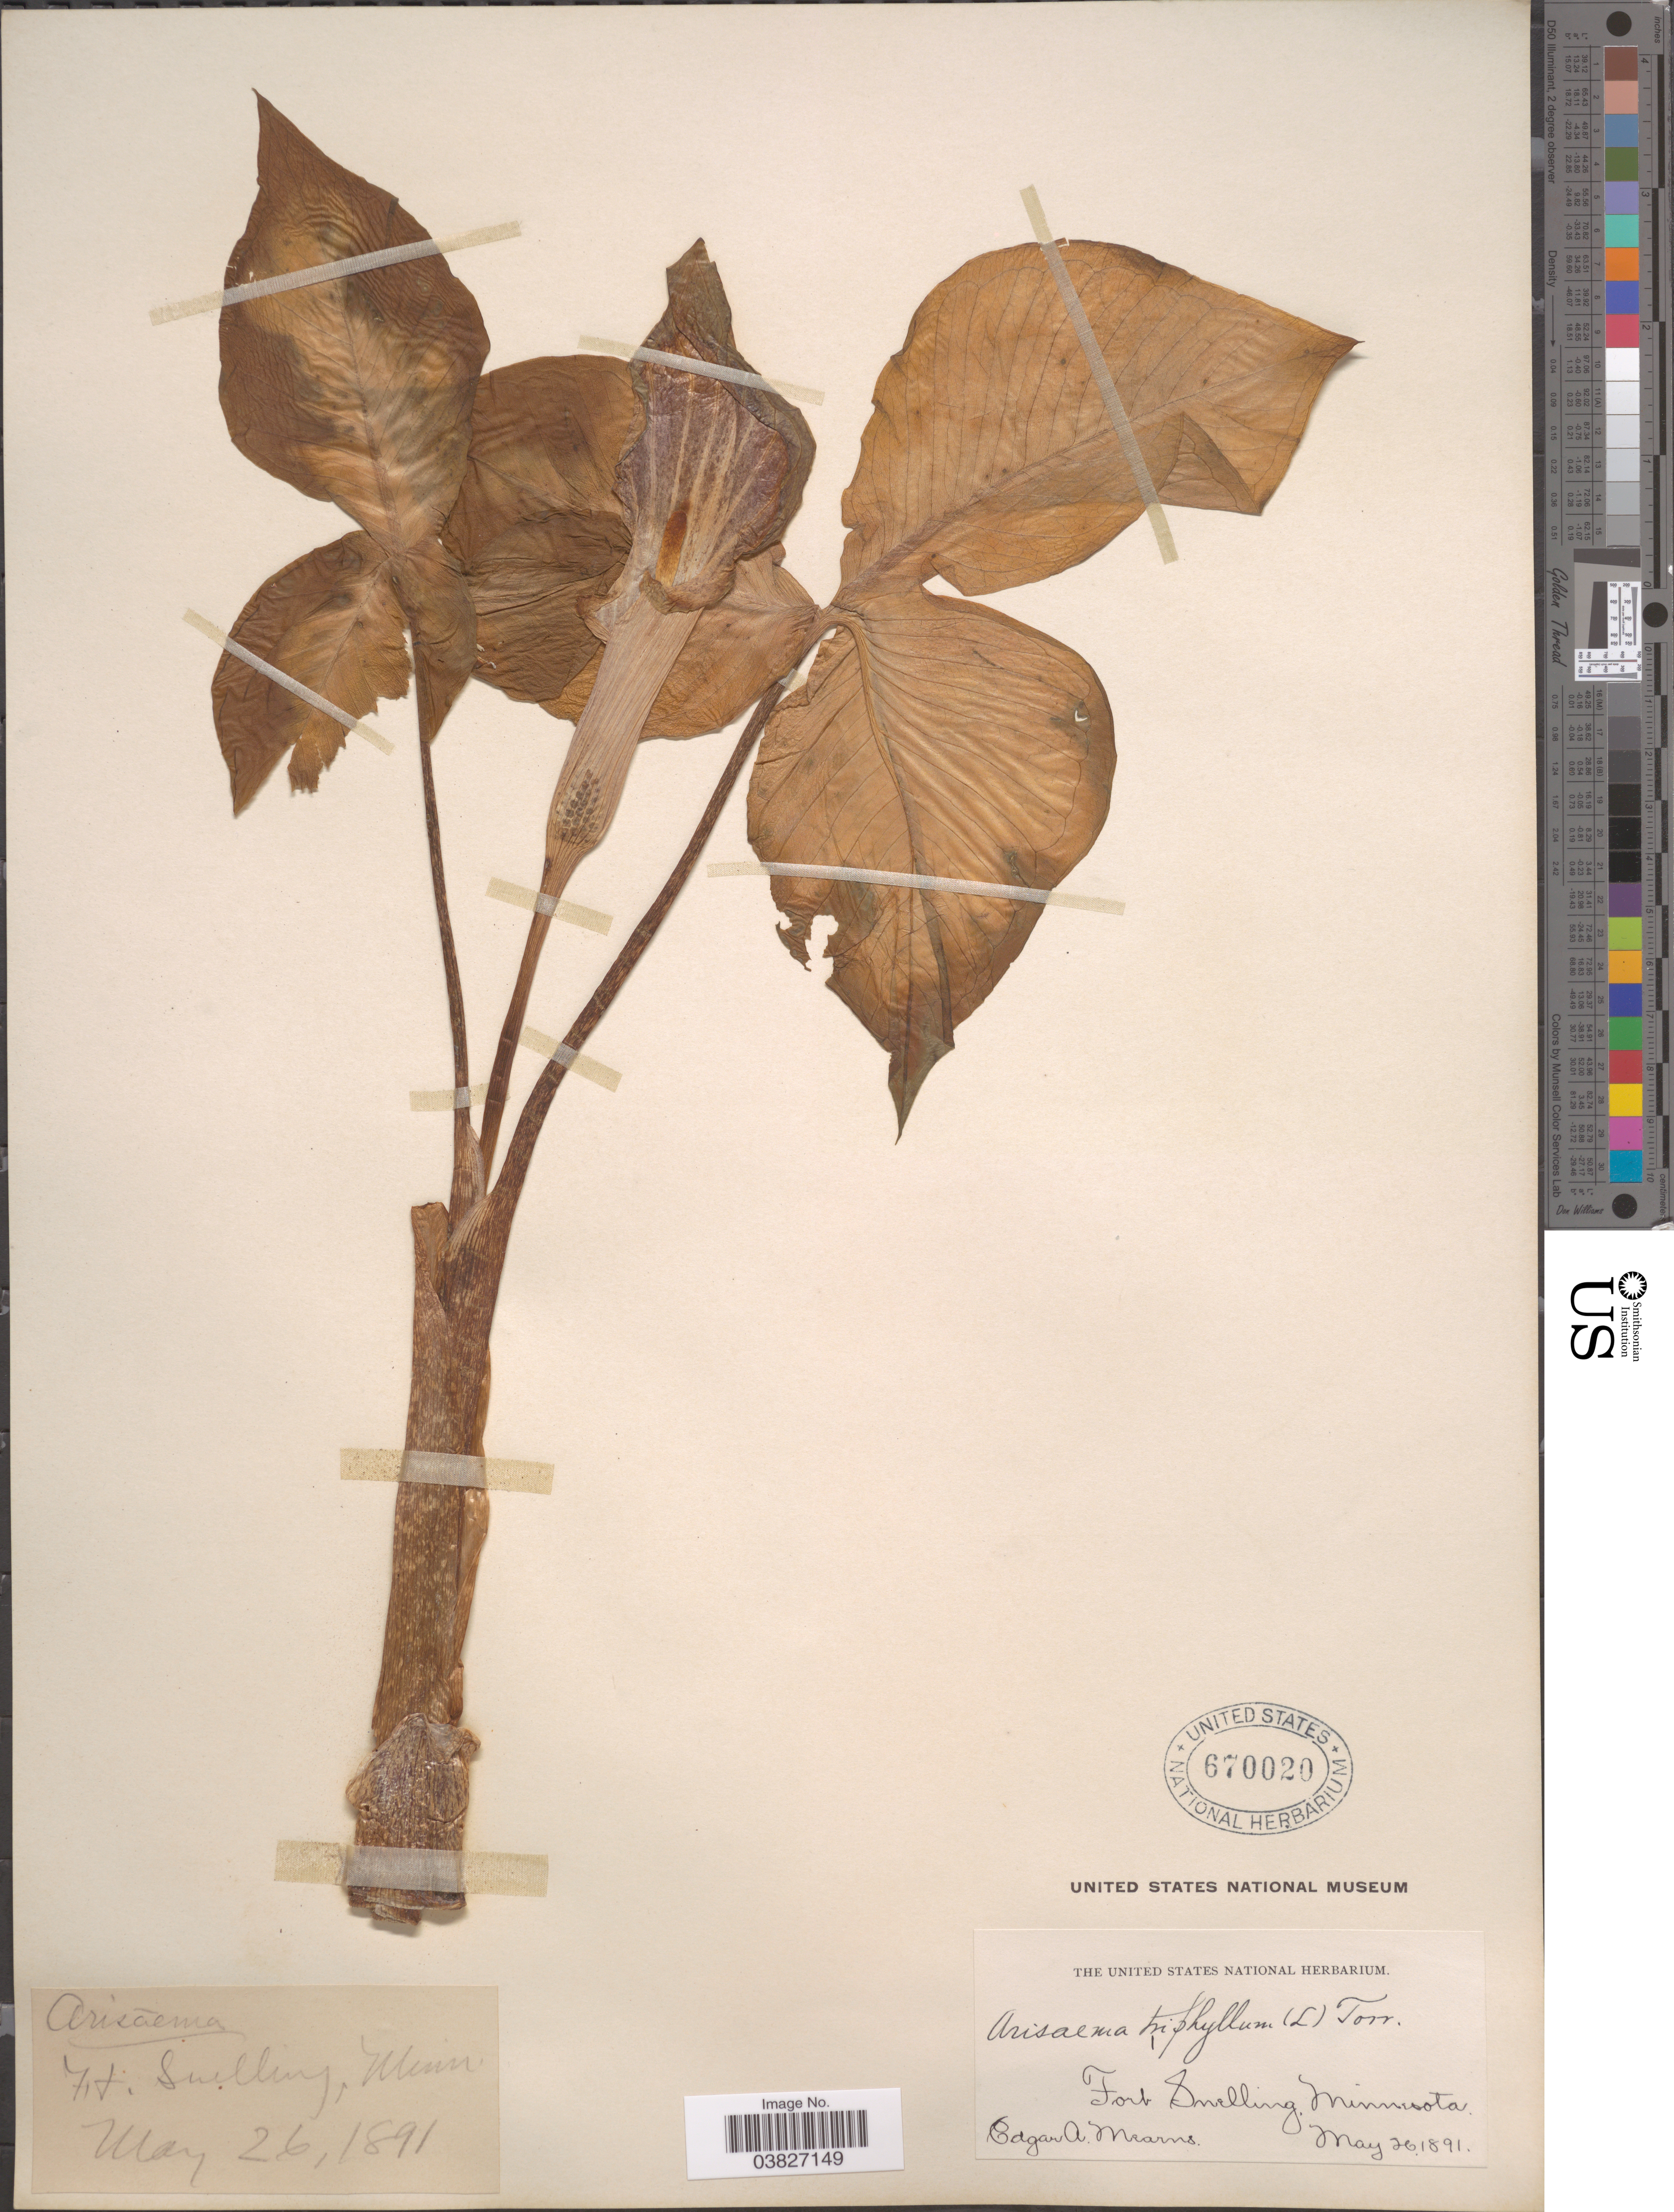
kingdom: Plantae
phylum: Tracheophyta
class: Liliopsida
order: Alismatales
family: Araceae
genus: Arisaema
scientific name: Arisaema triphyllum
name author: (L.) Schott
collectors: E. A. Mearns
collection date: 1891-05-26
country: United States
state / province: Minnesota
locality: Fort Snelling.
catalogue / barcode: US 670020